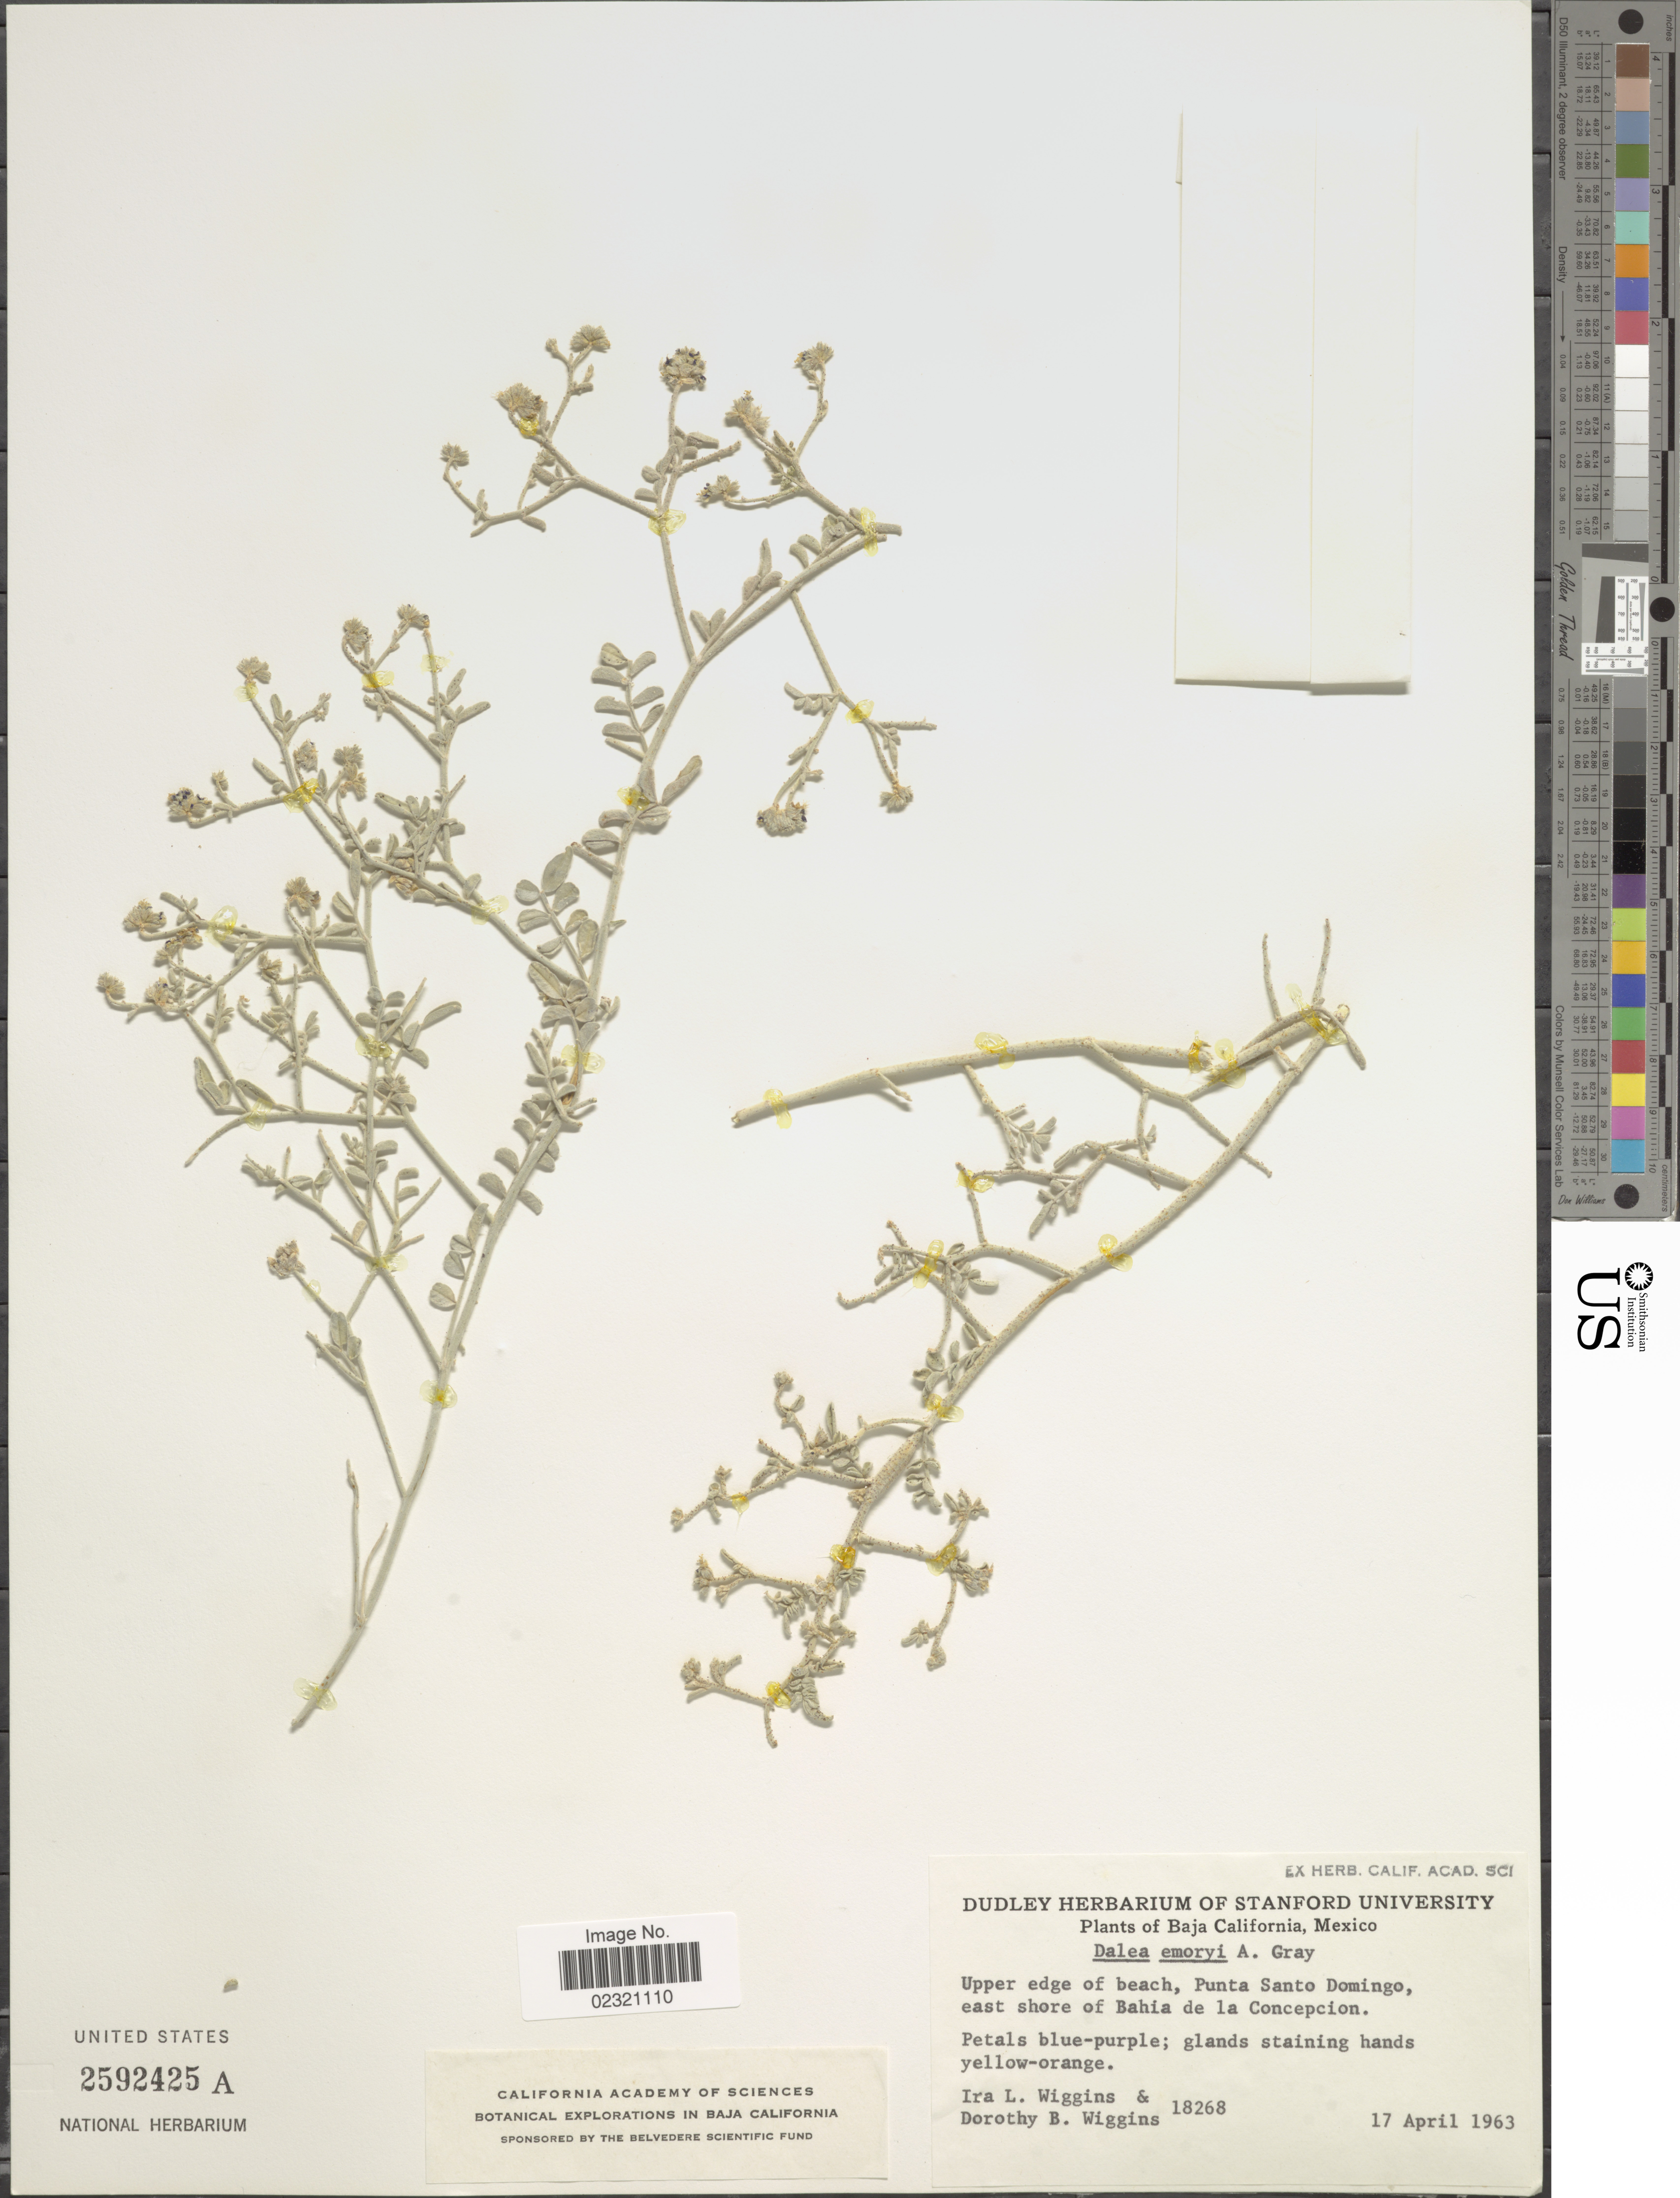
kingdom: Plantae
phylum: Tracheophyta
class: Magnoliopsida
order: Fabales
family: Fabaceae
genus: Psorothamnus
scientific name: Psorothamnus emoryi var. arenarius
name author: (Brandegee) Rydb.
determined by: Strong, M. T., (US), Smithsonian Institution - National Museum of Natural History (UNITED STATES)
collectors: I. L. Wiggins & D. B. Wiggins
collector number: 18268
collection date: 1963-04-17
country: Mexico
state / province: Baja California Sur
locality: Upper edge of beach, Punta Santo Domingo, east shore of Bahia de la Concepcion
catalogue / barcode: US 2592425A